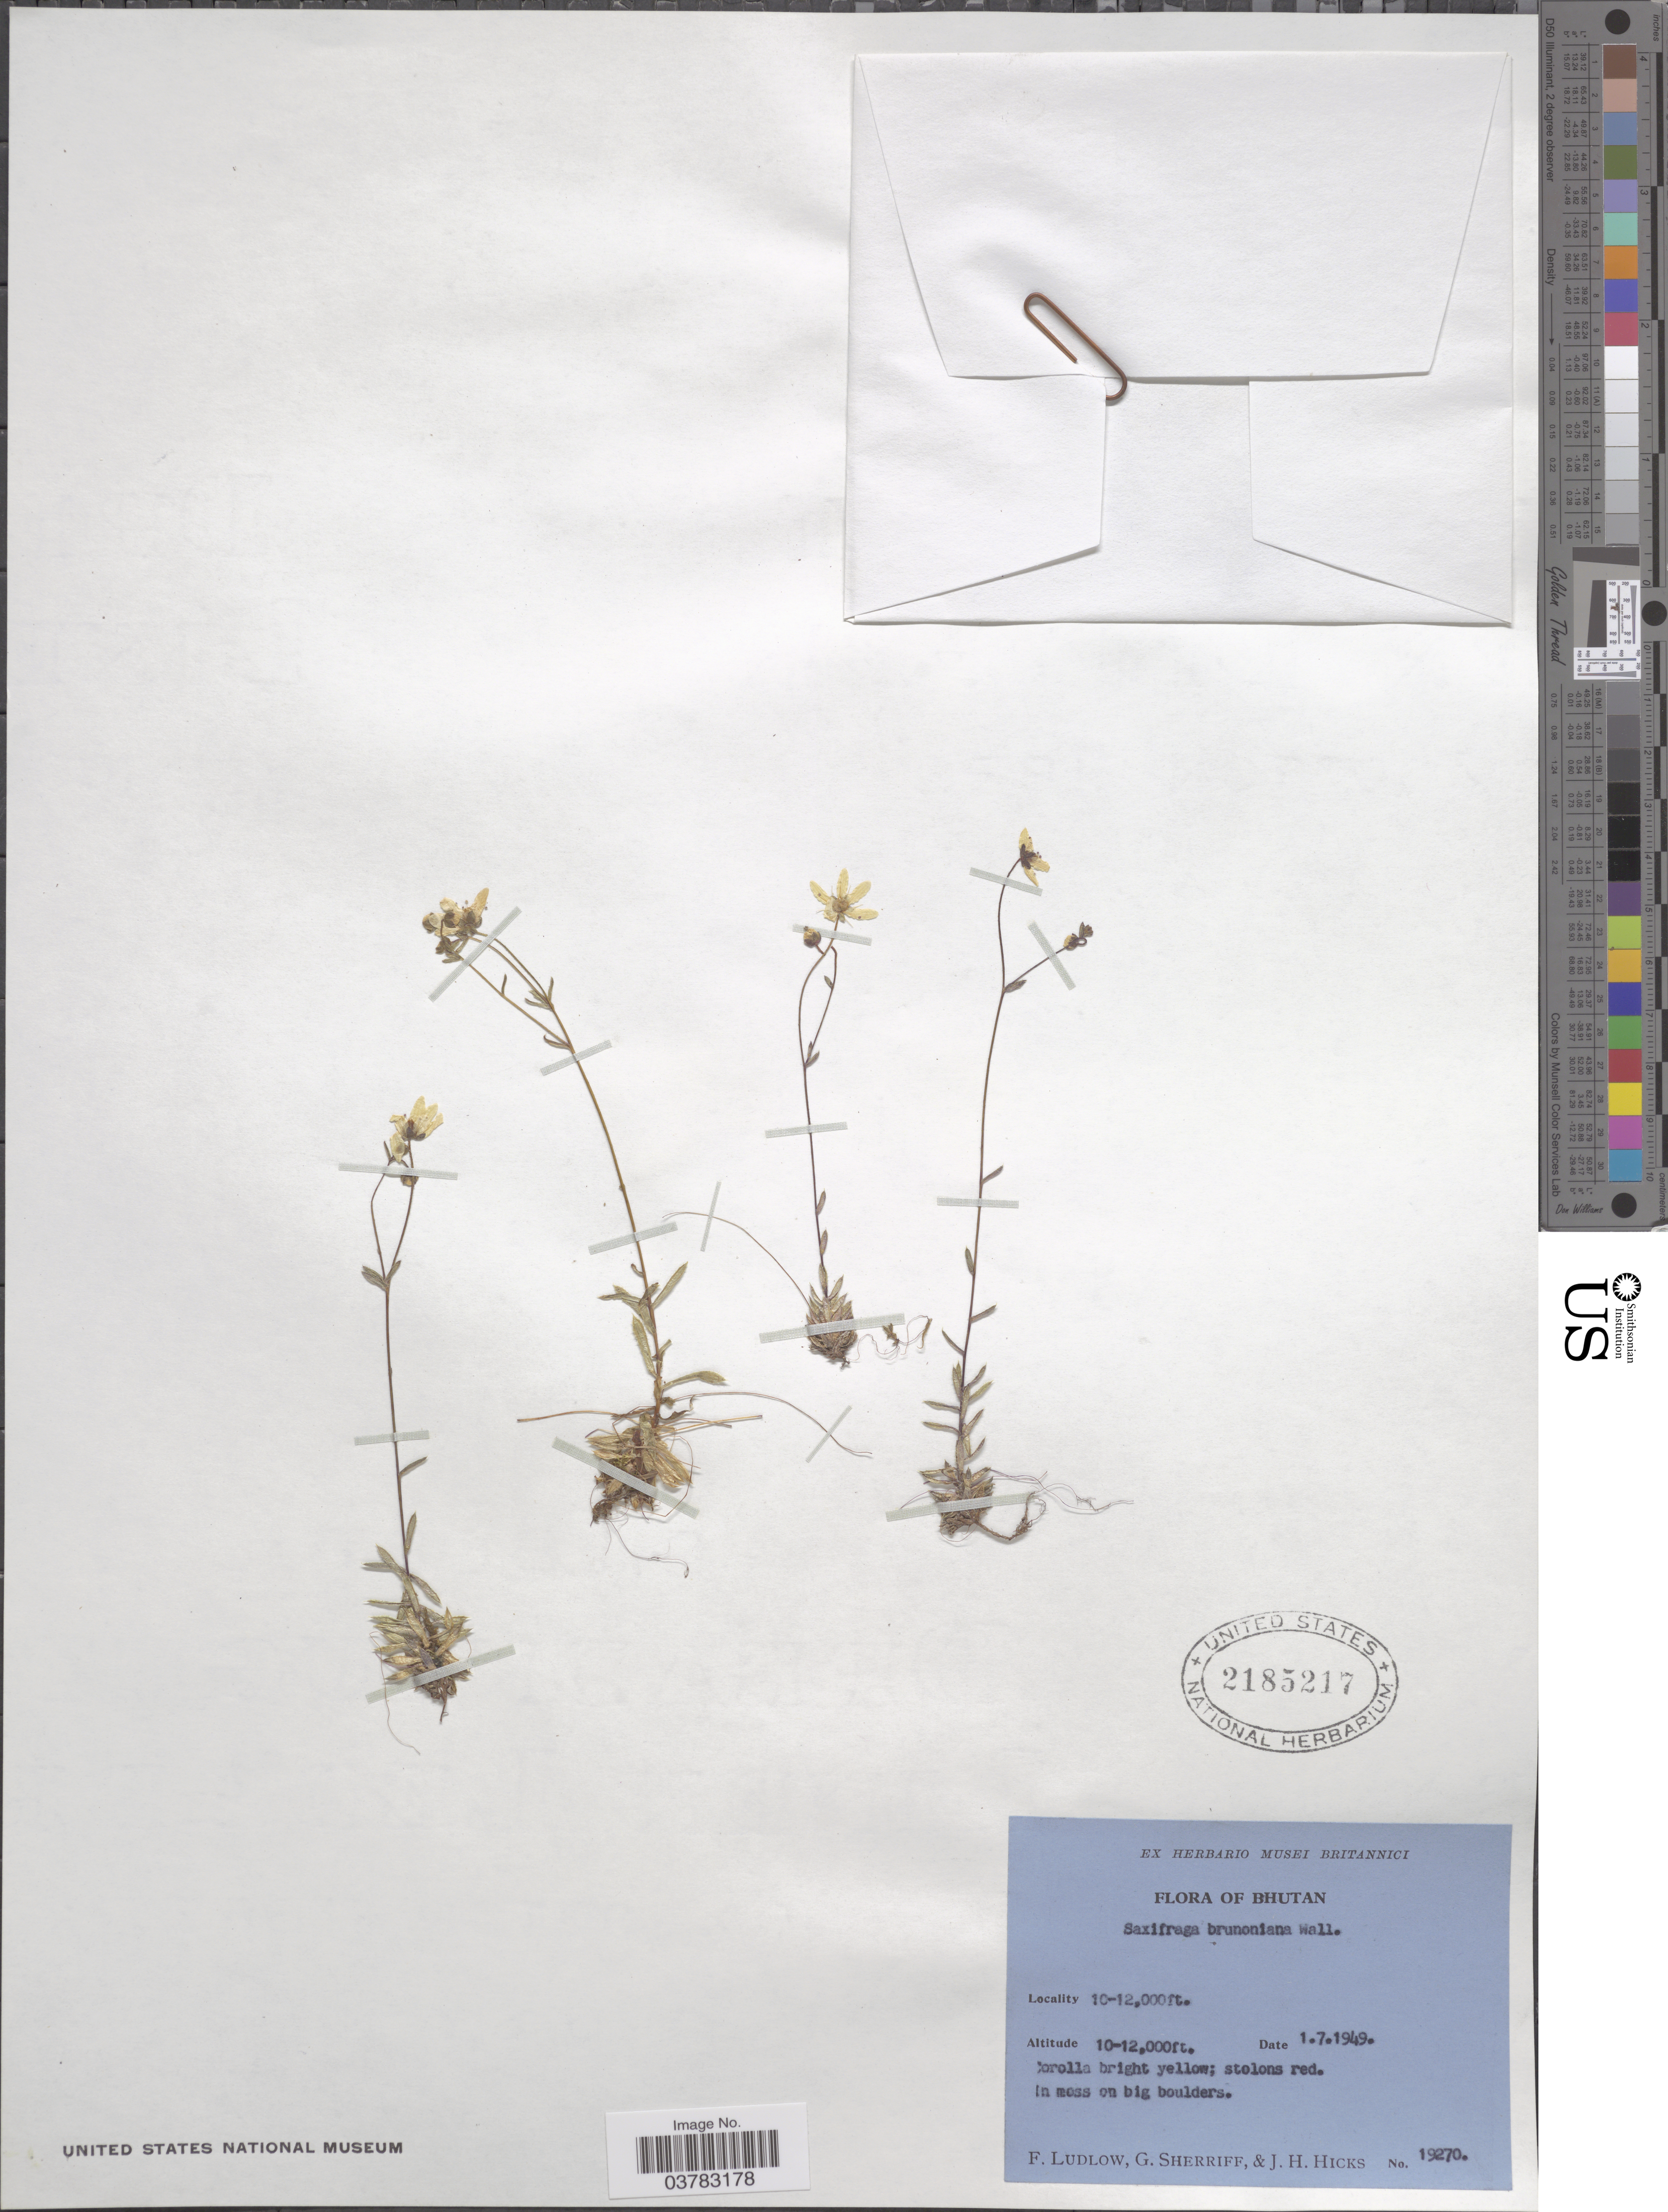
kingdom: Plantae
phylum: Tracheophyta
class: Magnoliopsida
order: Saxifragales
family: Saxifragaceae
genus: Saxifraga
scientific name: Saxifraga brunoniana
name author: Wall. ex Sternb.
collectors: F. Ludlow, G. Sherriff & J. H. Hicks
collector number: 19270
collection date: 1949-07-01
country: Bhutan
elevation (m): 3048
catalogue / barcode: US 2185217